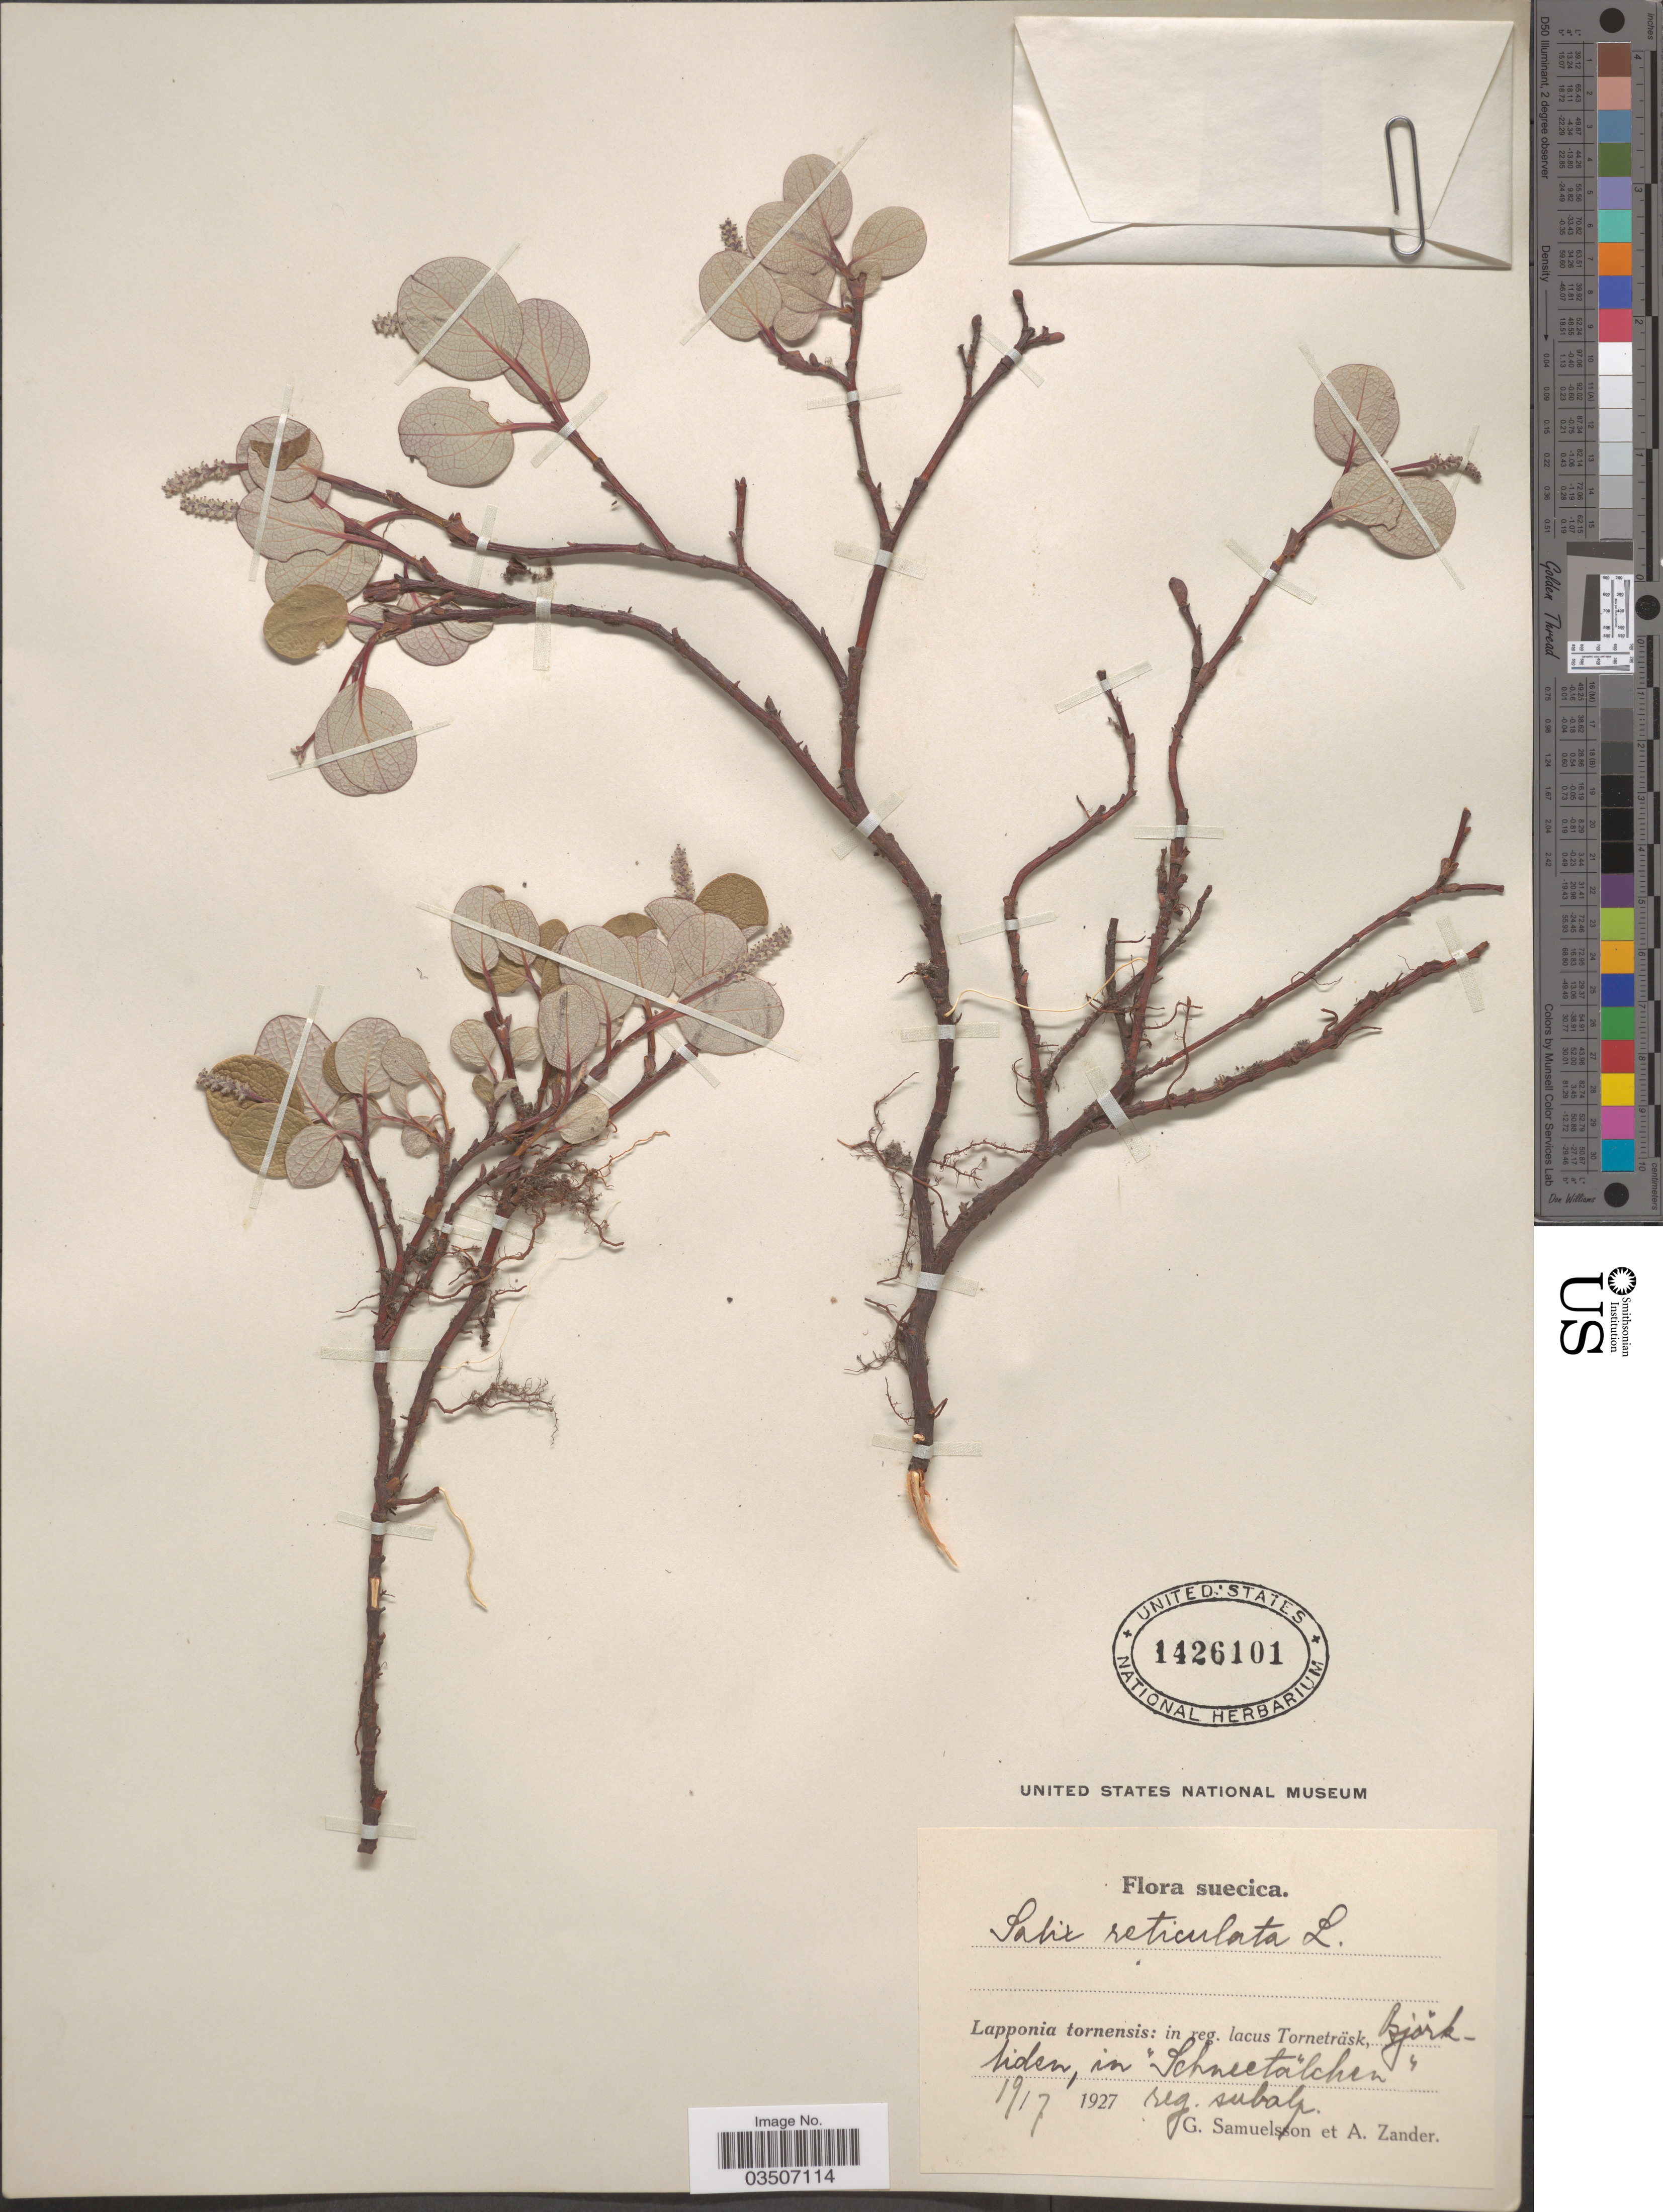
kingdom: Plantae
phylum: Tracheophyta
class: Magnoliopsida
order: Malpighiales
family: Salicaceae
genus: Salix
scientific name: Salix reticulata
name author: L.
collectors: G. Samuelsson & A. Zander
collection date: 1927-07-19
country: Sweden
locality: Suecica. Lapponia tornensis: in reg. lacus Torneträsk, Björkliden, in "Schneetälchen" reg. subalp.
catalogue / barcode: US 1426101